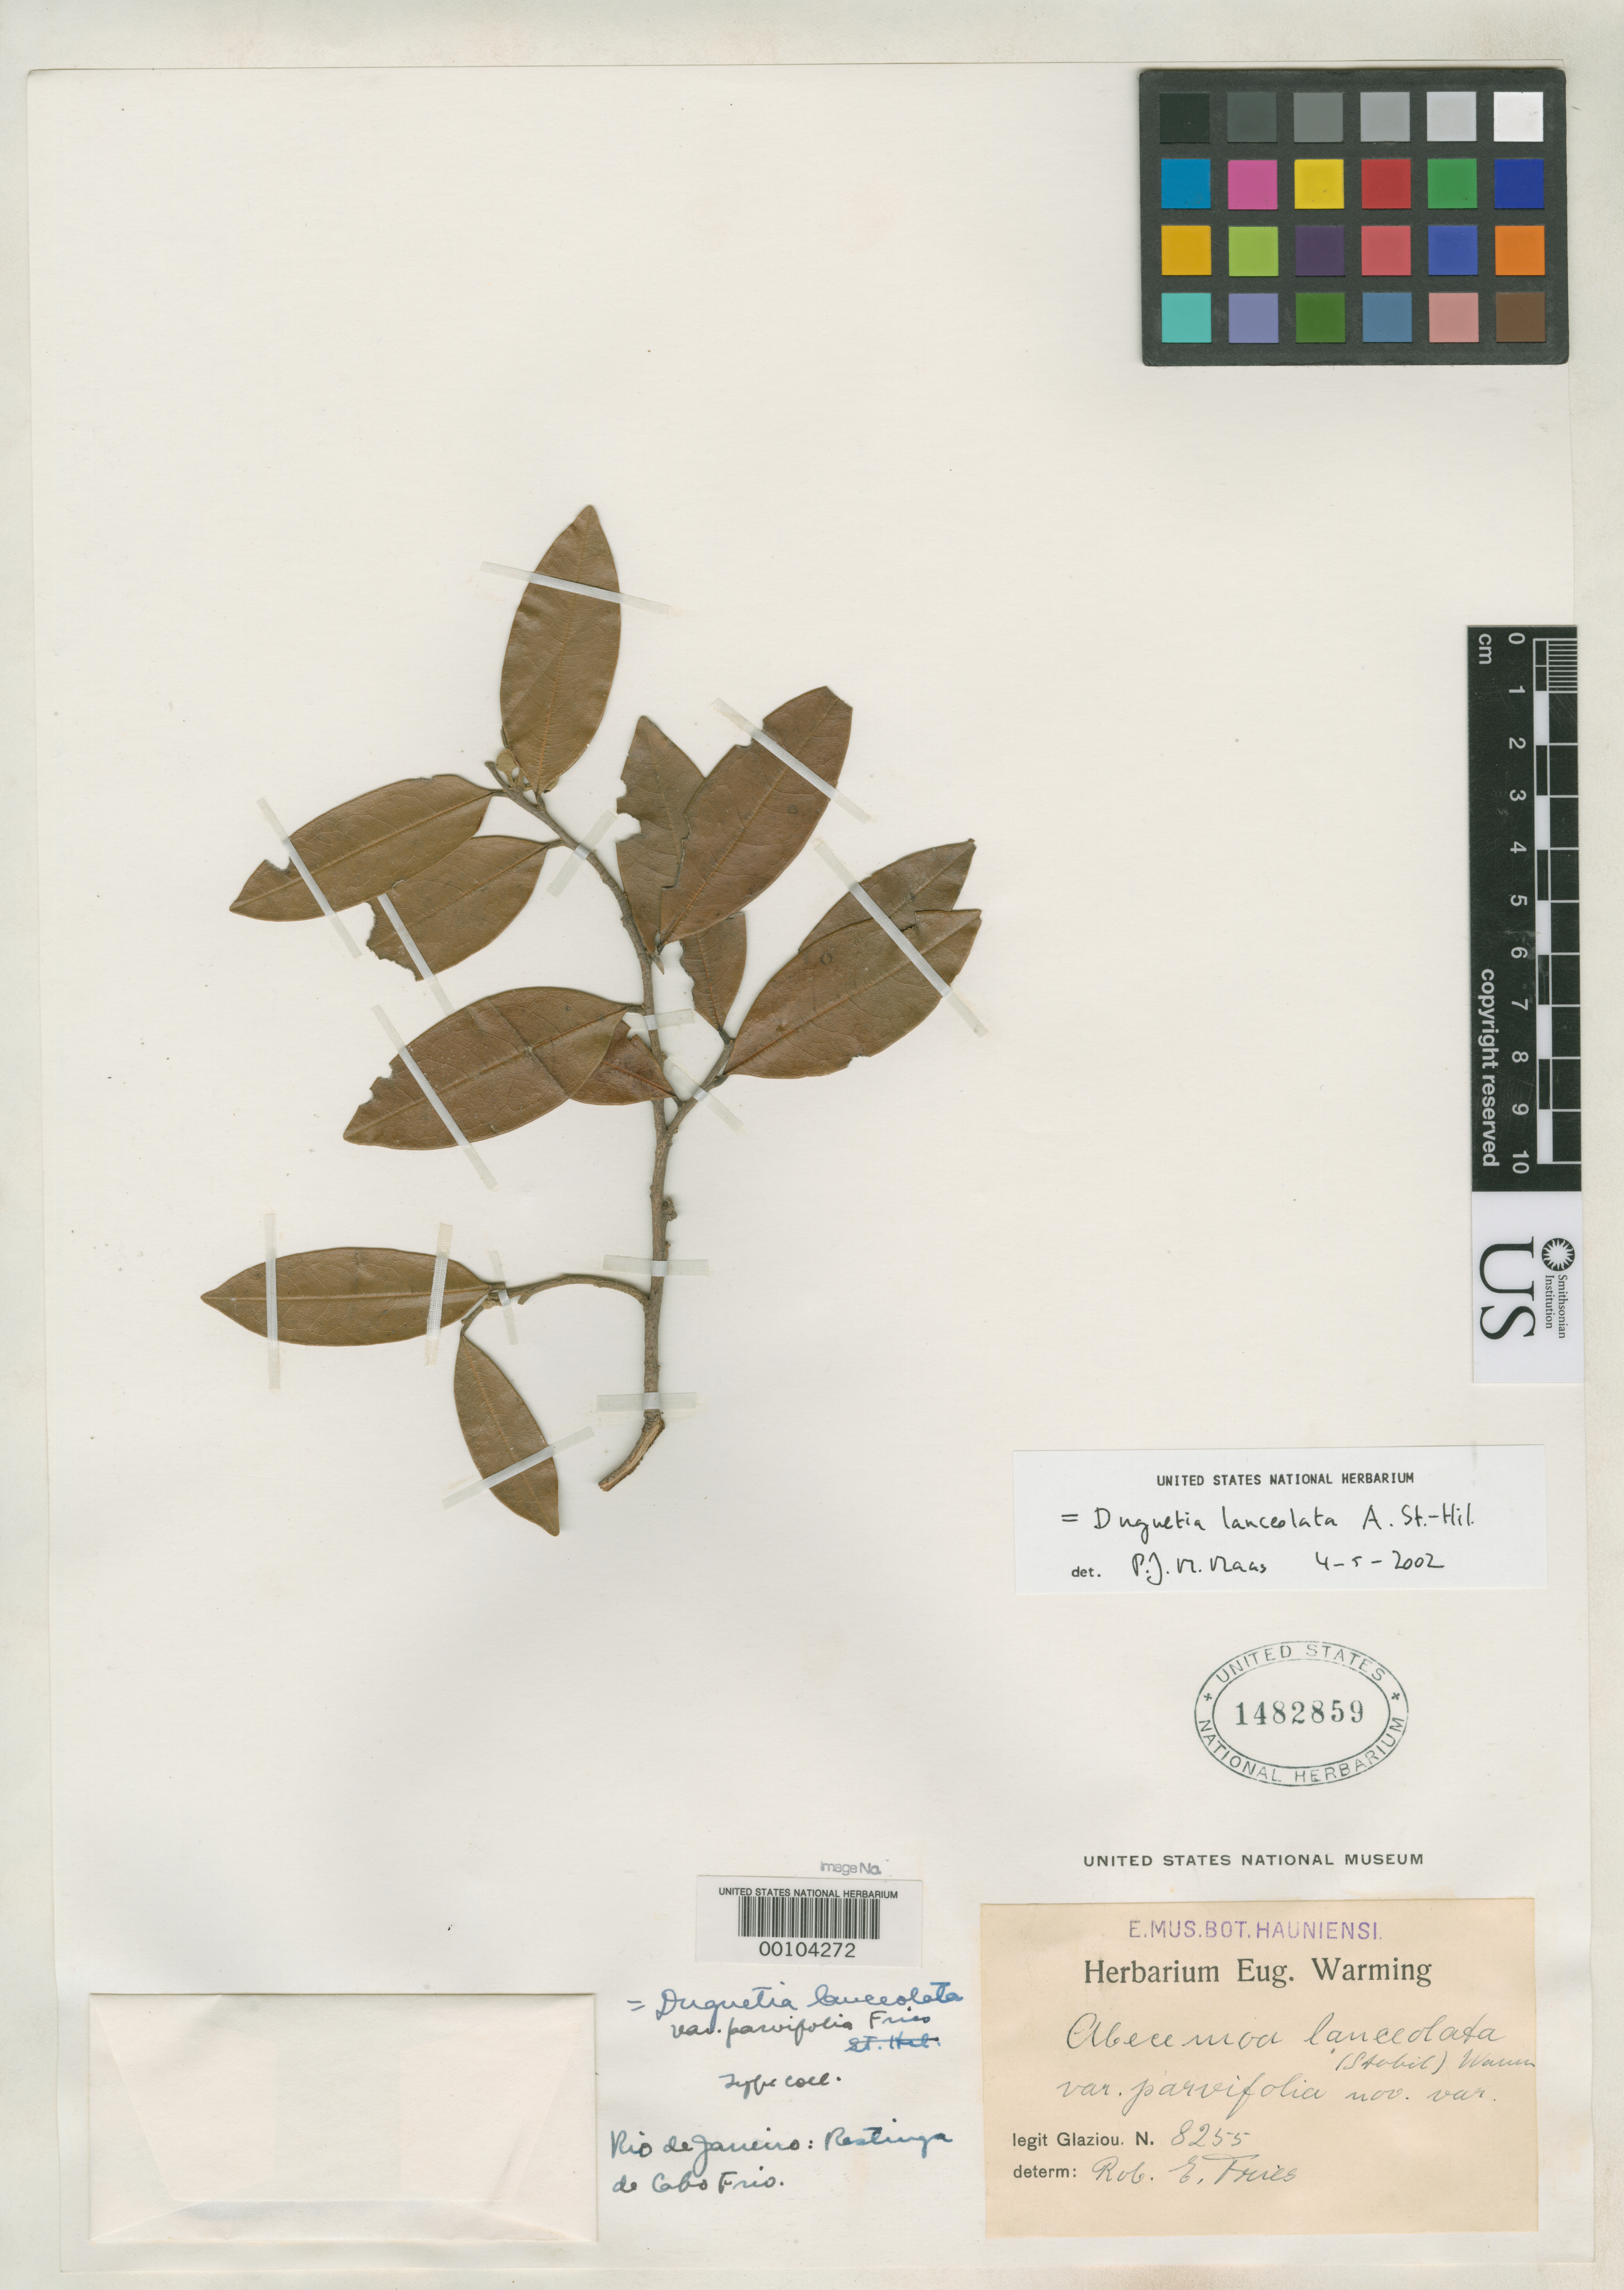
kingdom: Plantae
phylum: Tracheophyta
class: Magnoliopsida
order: Magnoliales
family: Annonaceae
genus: Aberemoa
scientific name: Aberemoa lanceolata var. parvifolia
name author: R.E. Fr.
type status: Isosyntype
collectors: A. F. M. Glaziou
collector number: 8255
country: Brazil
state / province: Rio de Janeiro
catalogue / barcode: US 1482859